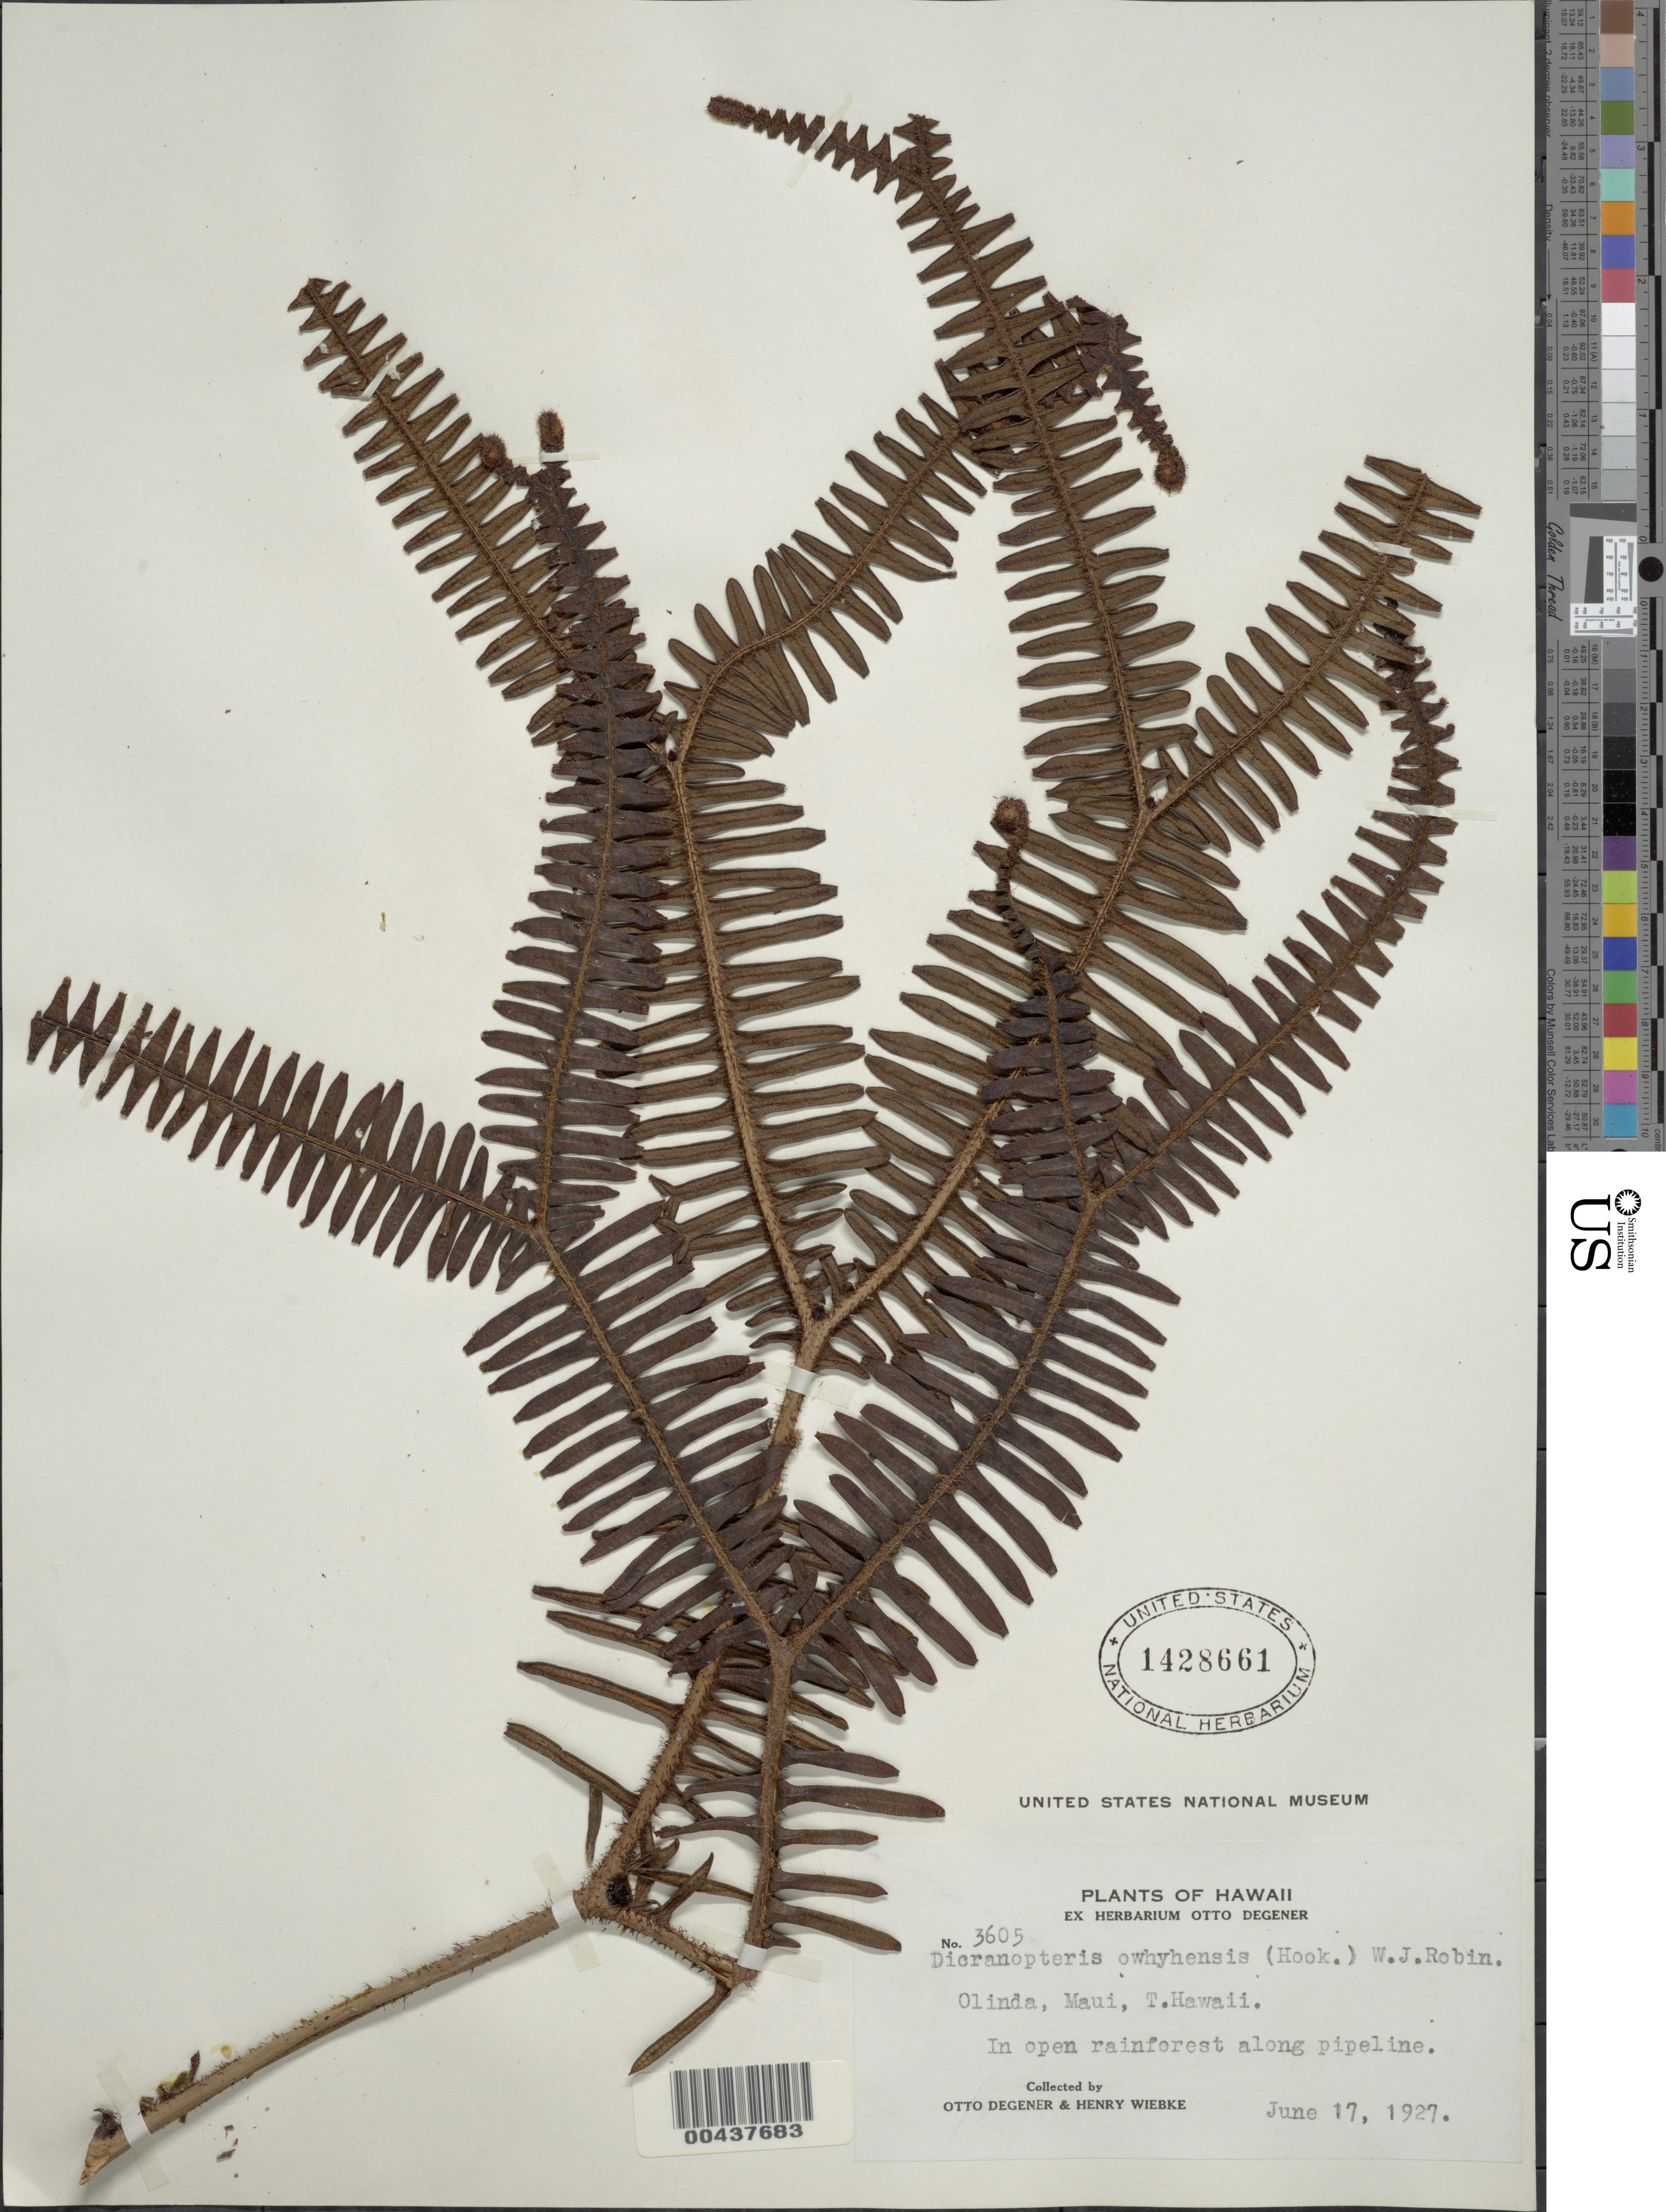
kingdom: Plantae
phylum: Tracheophyta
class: Polypodiopsida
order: Gleicheniales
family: Gleicheniaceae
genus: Sticherus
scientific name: Sticherus owhyhensis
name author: (Hook.) Ching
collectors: O. Degener & H. Wiebke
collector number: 3605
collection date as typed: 17 Jun 1927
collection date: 1927-06-17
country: United States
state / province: Hawaii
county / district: Maui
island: Maui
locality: Olinda, Maui, T.Hawaii, along pipeline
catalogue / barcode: US 1428661